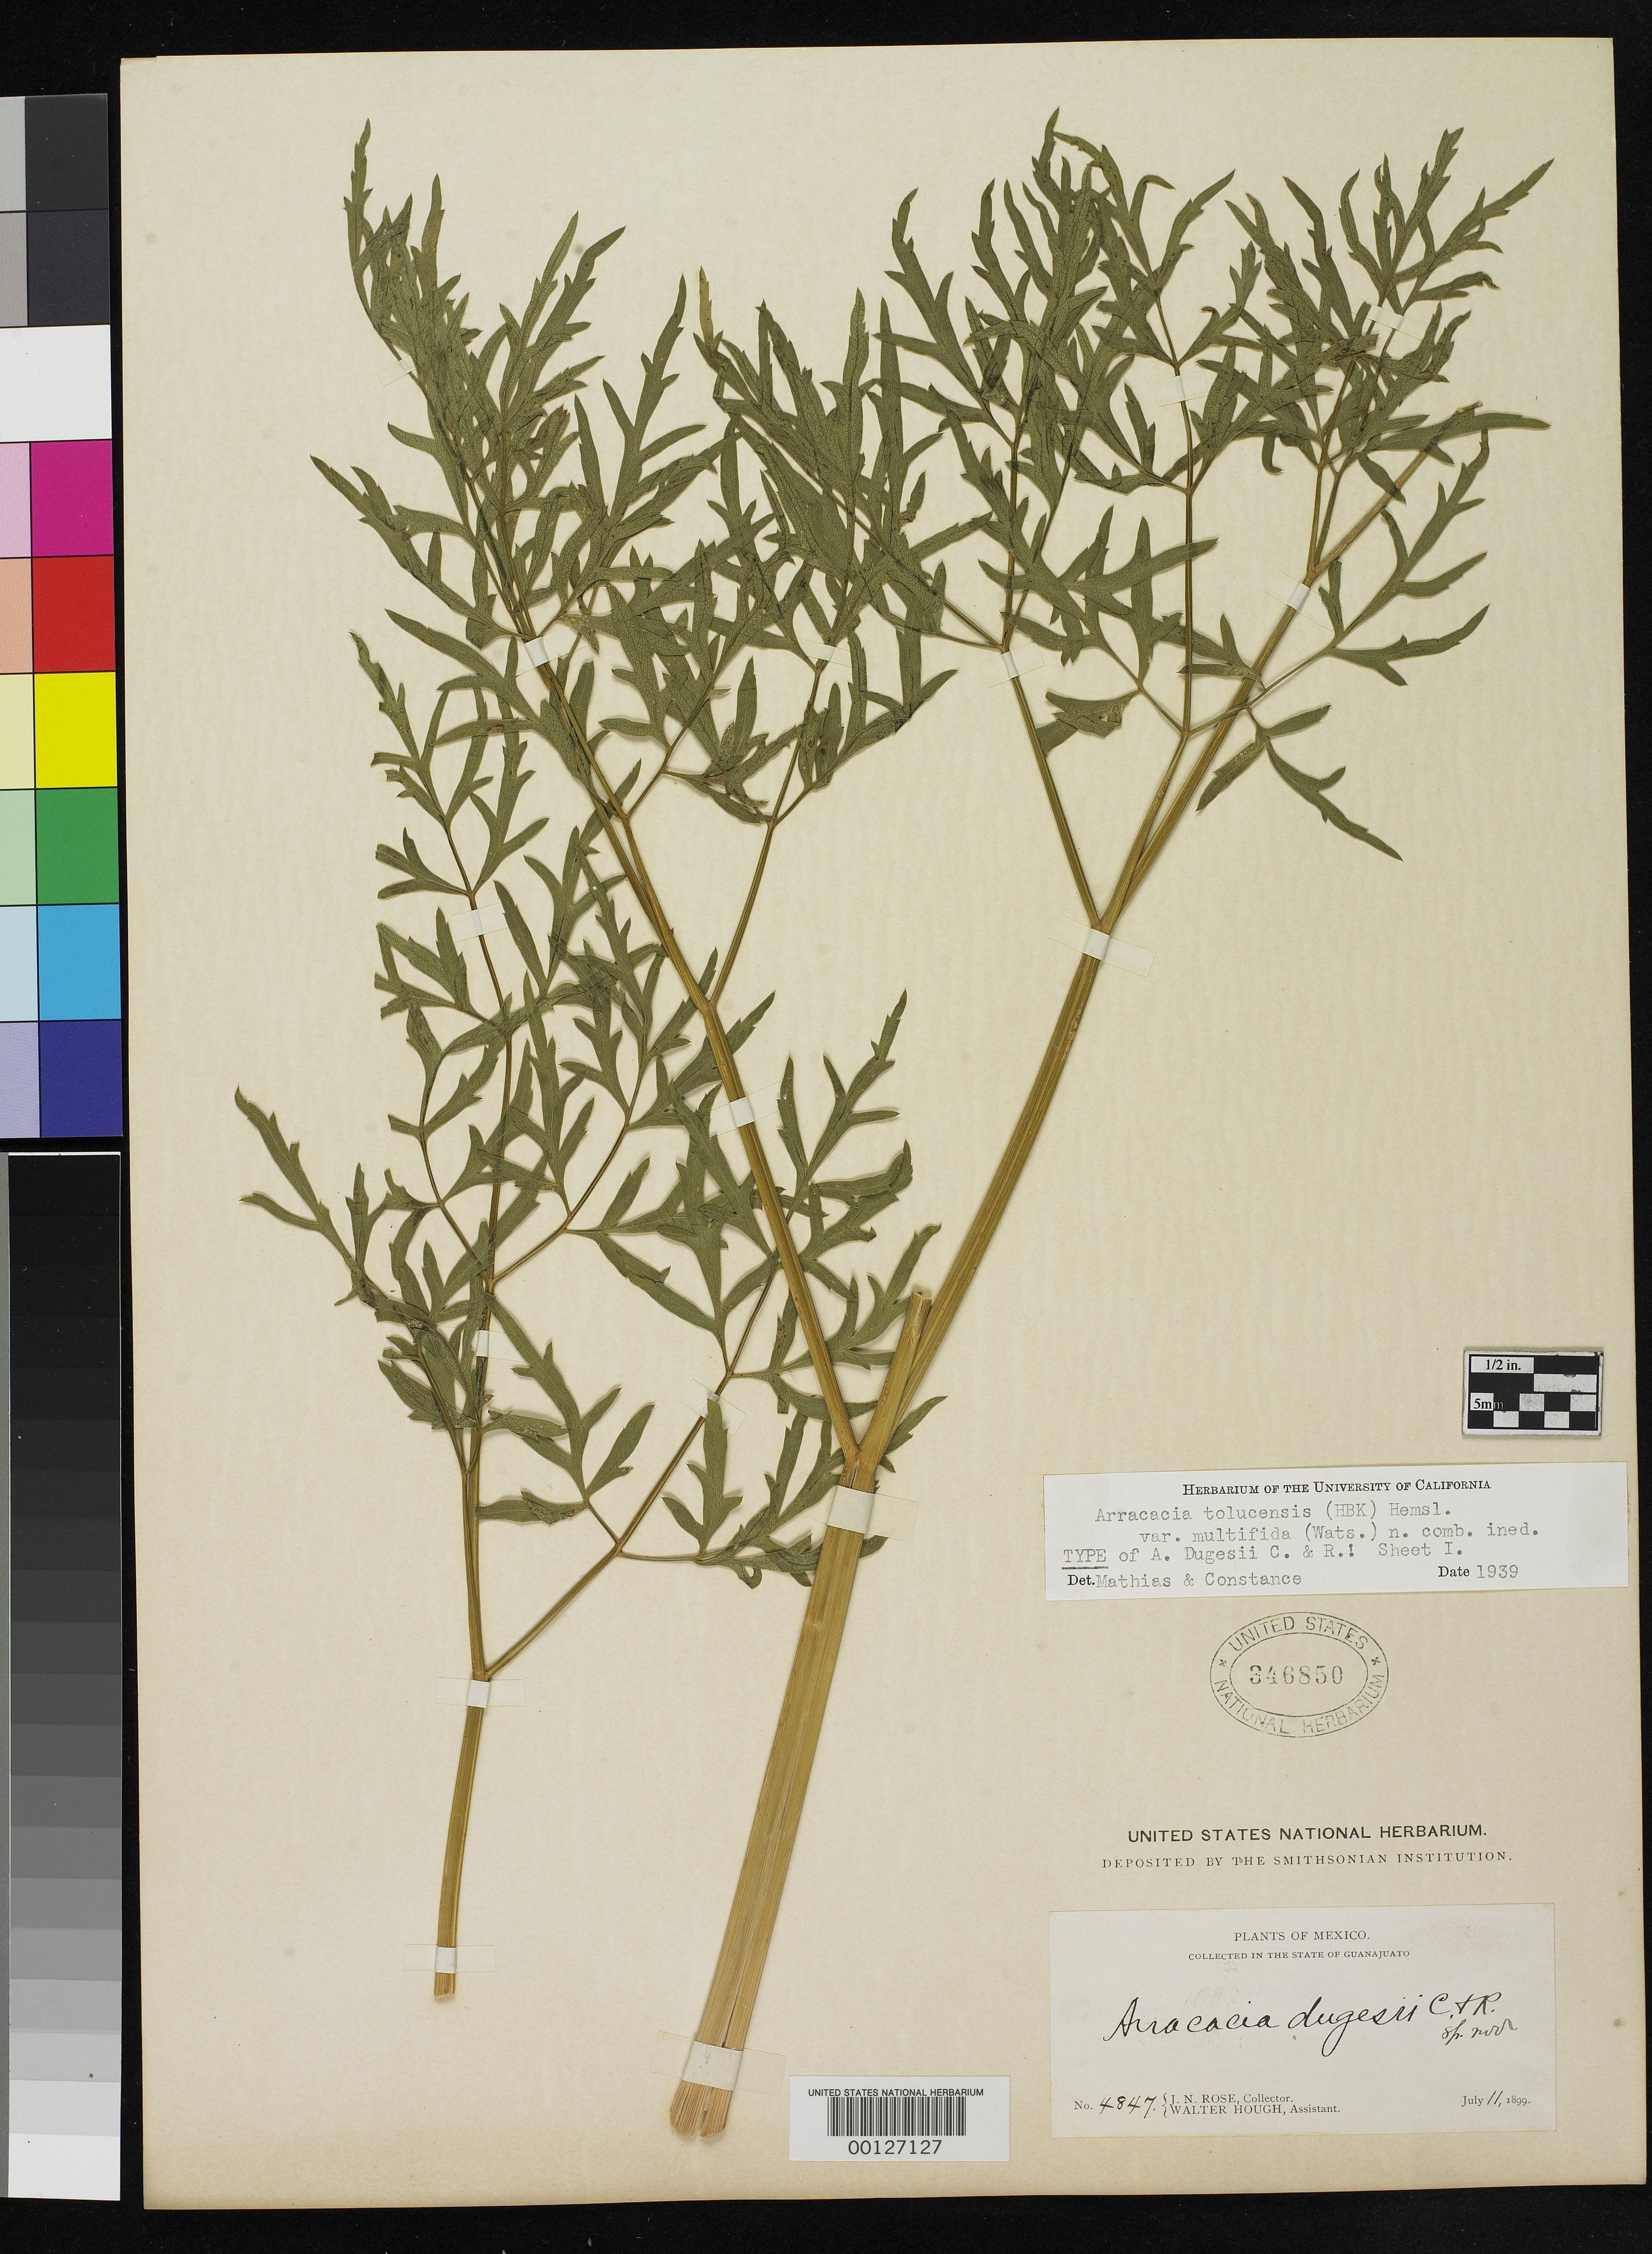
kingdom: Plantae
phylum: Tracheophyta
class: Magnoliopsida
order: Apiales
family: Apiaceae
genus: Arracacia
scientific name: Arracacia dugesii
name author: J.M. Coult. & Rose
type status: Holotype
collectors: J. N. Rose & W. Hough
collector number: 4847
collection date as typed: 11 Jul 1899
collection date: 1899-07-11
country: Mexico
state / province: Guanajuato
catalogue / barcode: US 346850